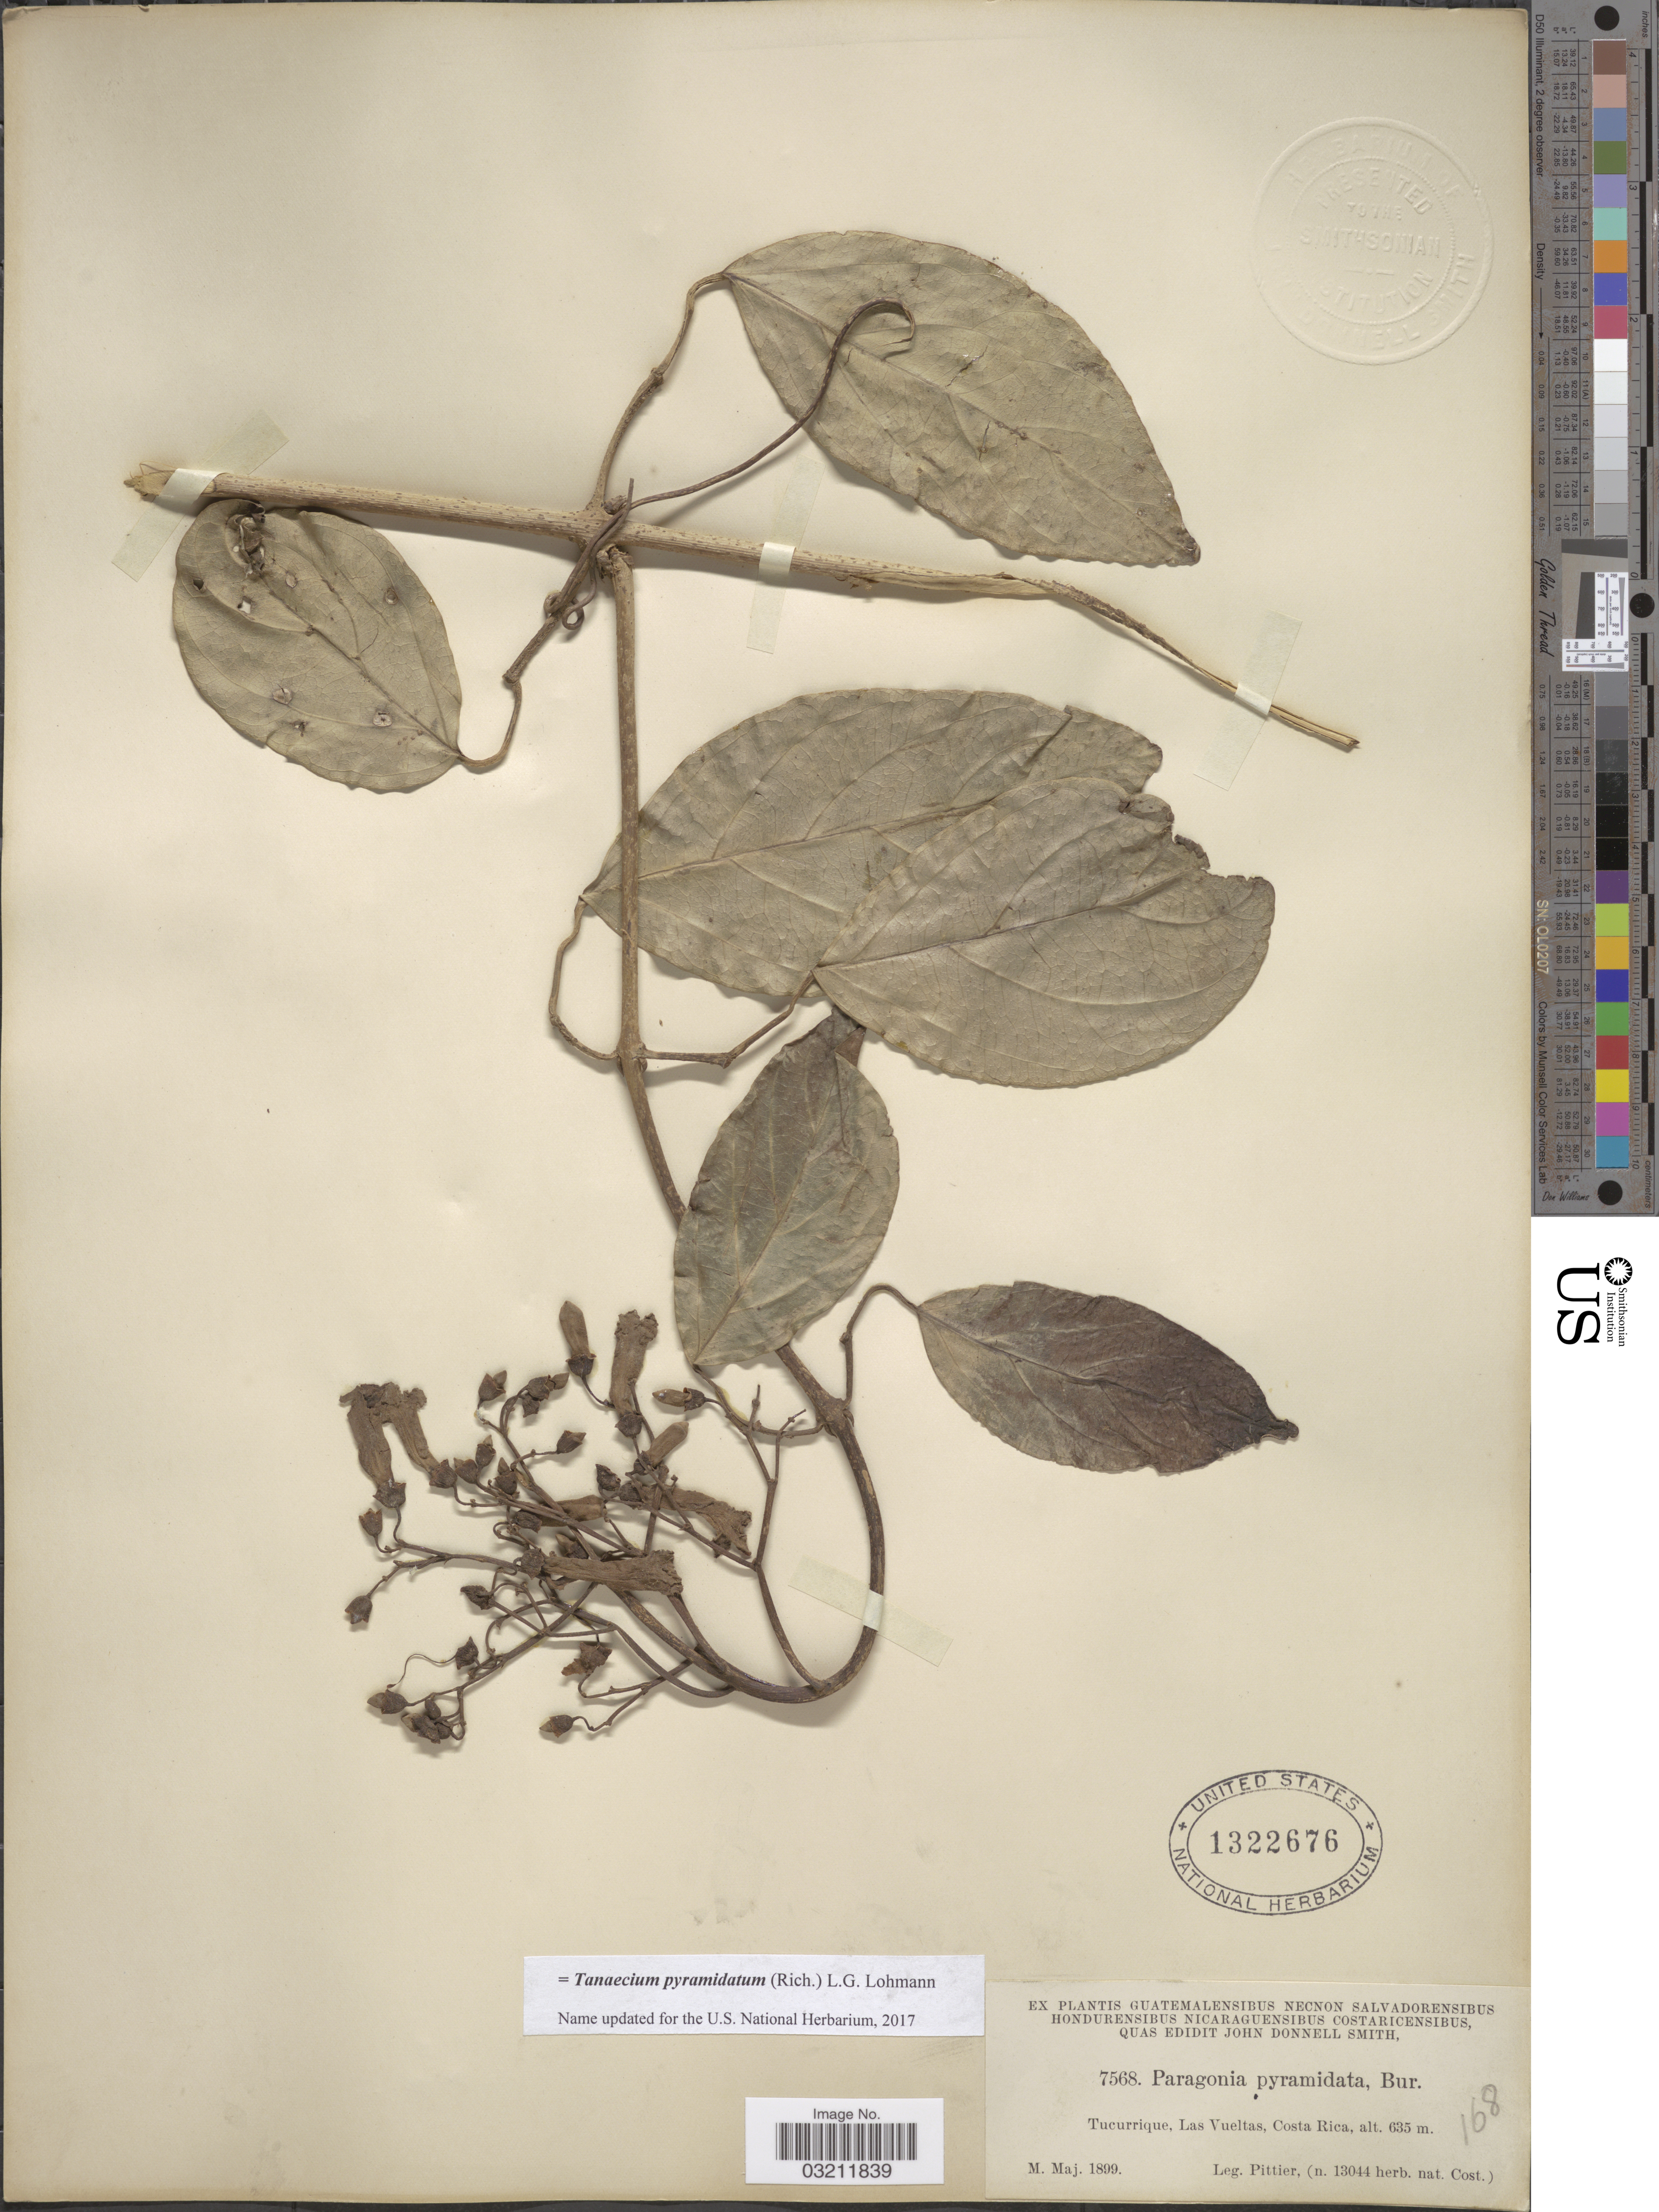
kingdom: Plantae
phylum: Tracheophyta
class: Magnoliopsida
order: Lamiales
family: Bignoniaceae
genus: Tanaecium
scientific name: Tanaecium pyramidatum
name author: (Rich.) L.G. Lohmann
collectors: Pittier, --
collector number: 7568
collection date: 1899-05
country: Costa Rica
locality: Tucurrique, Las Vueltas.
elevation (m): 635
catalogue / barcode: US 1322676